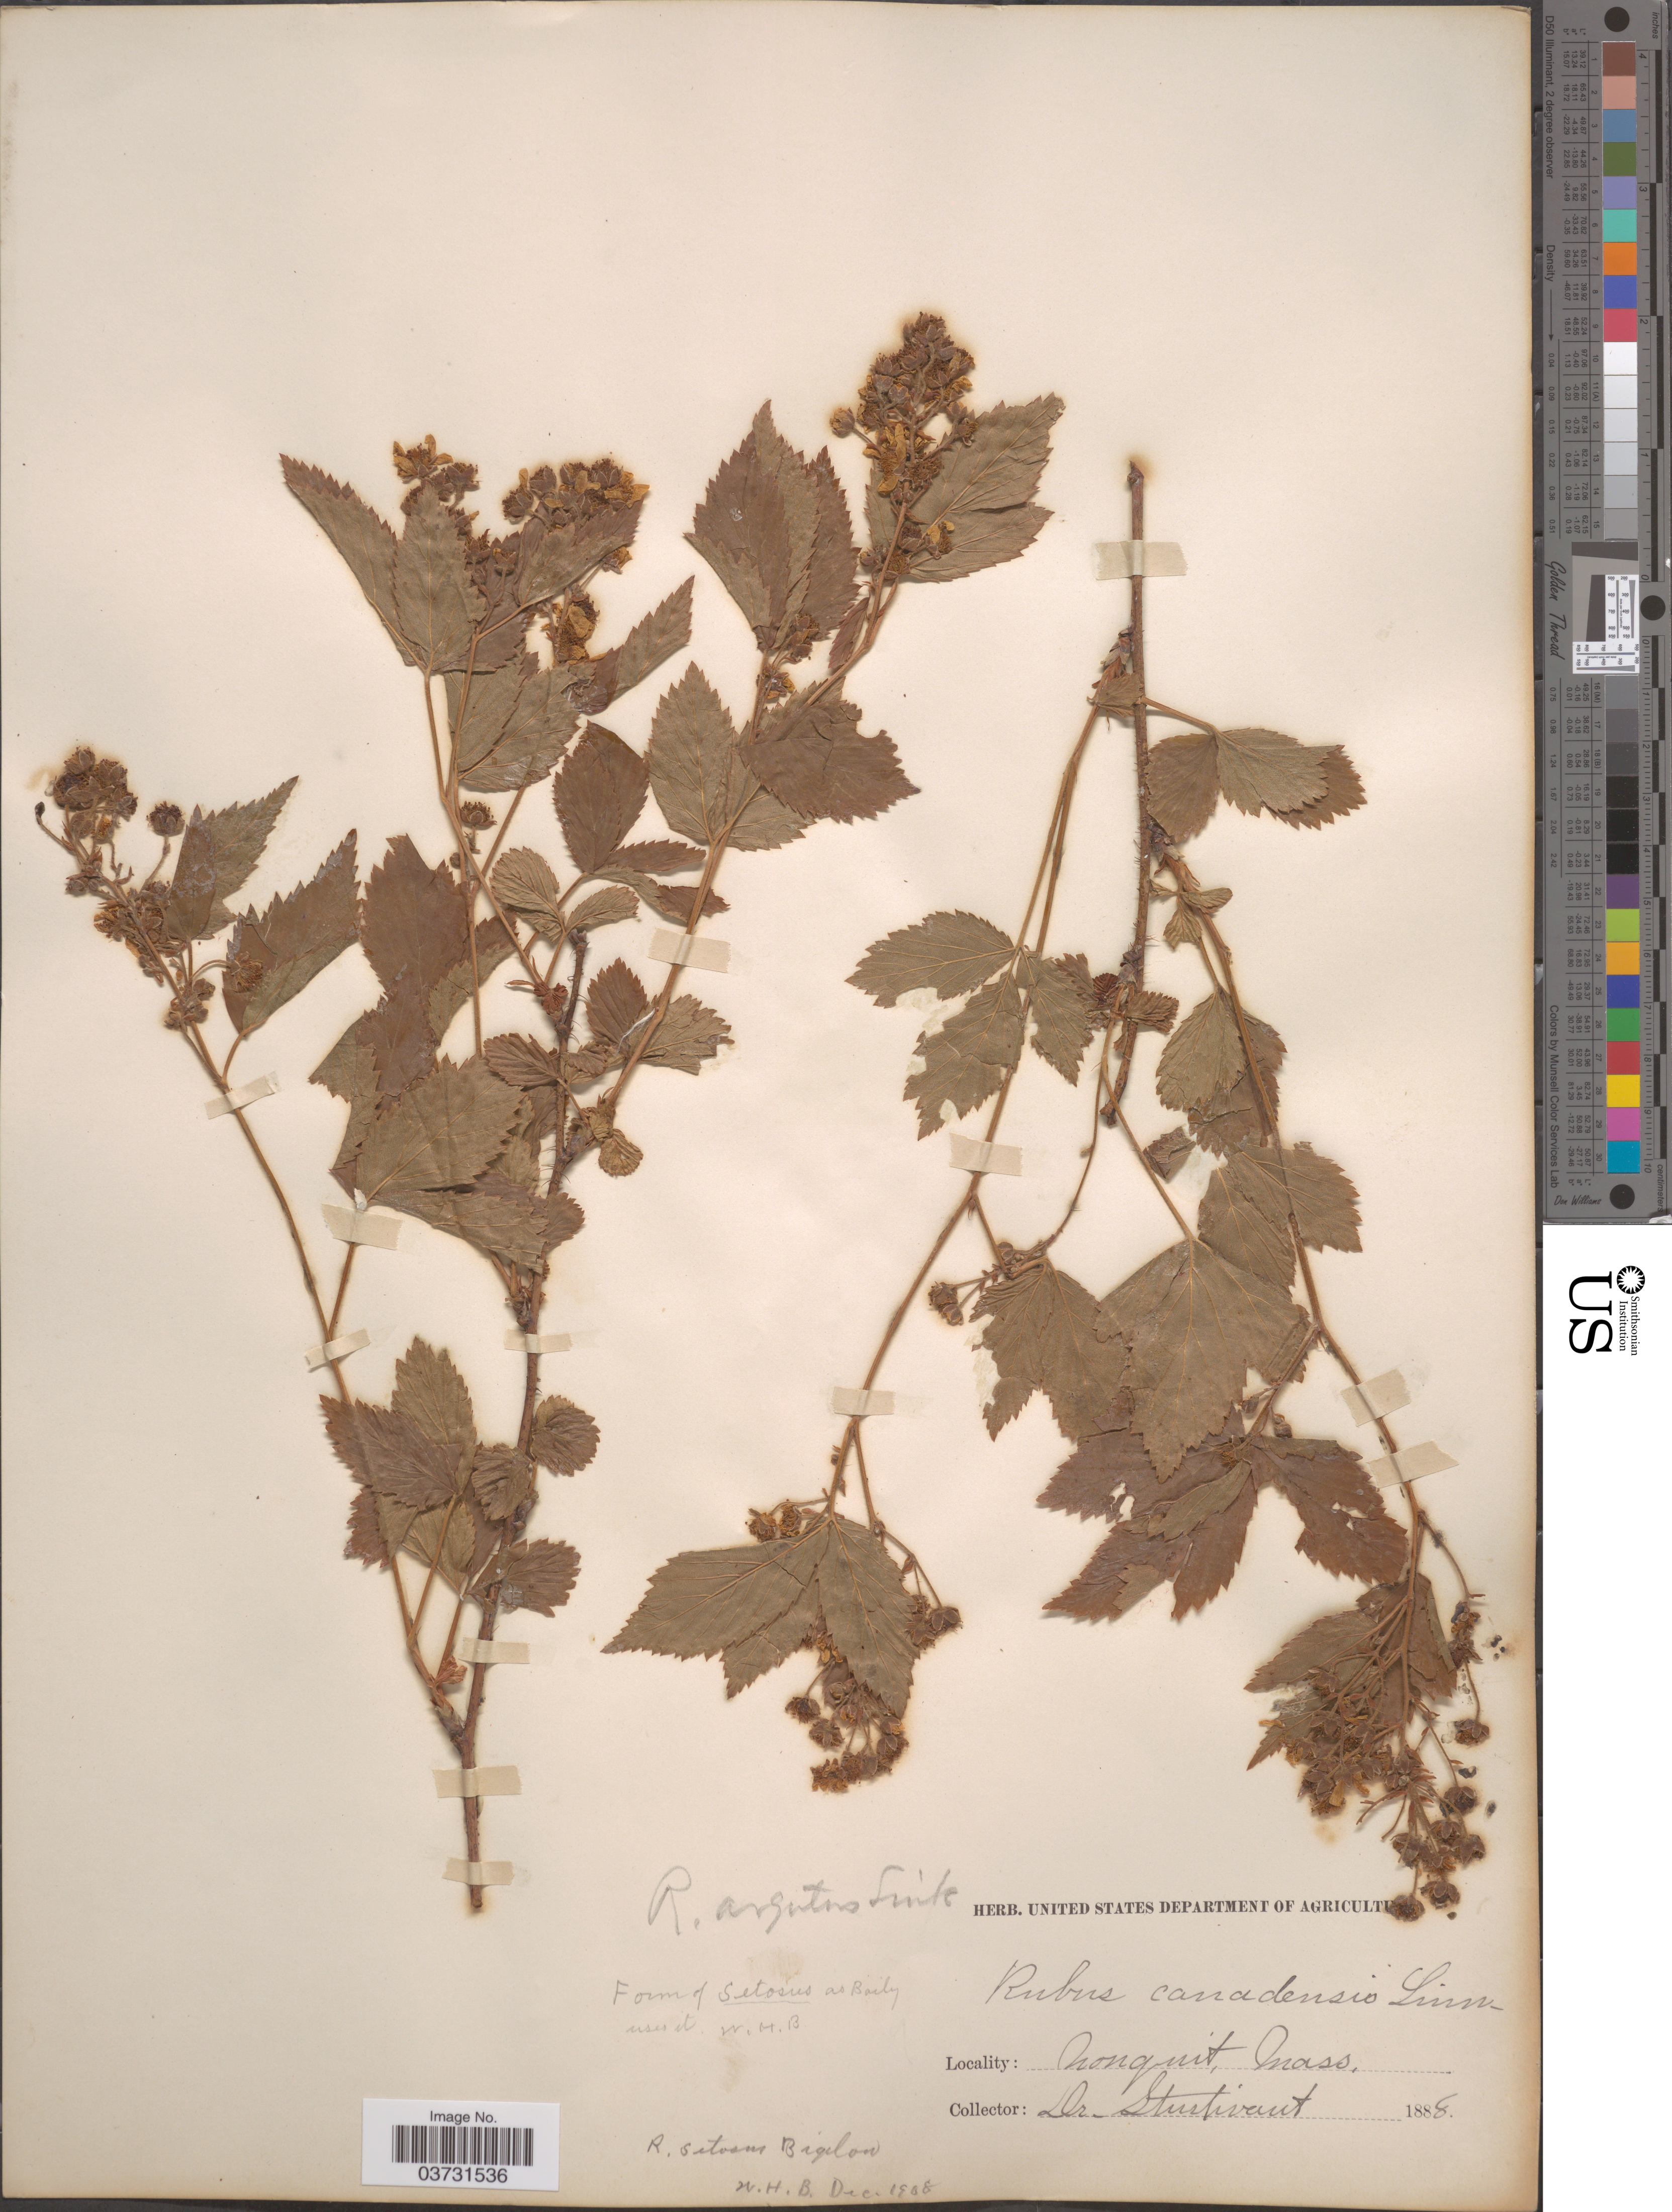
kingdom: Plantae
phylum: Tracheophyta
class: Magnoliopsida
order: Rosales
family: Rosaceae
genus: Rubus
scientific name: Rubus nigricans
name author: Rydb. in Britton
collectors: Sturtivant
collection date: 1888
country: United States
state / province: Massachusetts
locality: Nonquit.